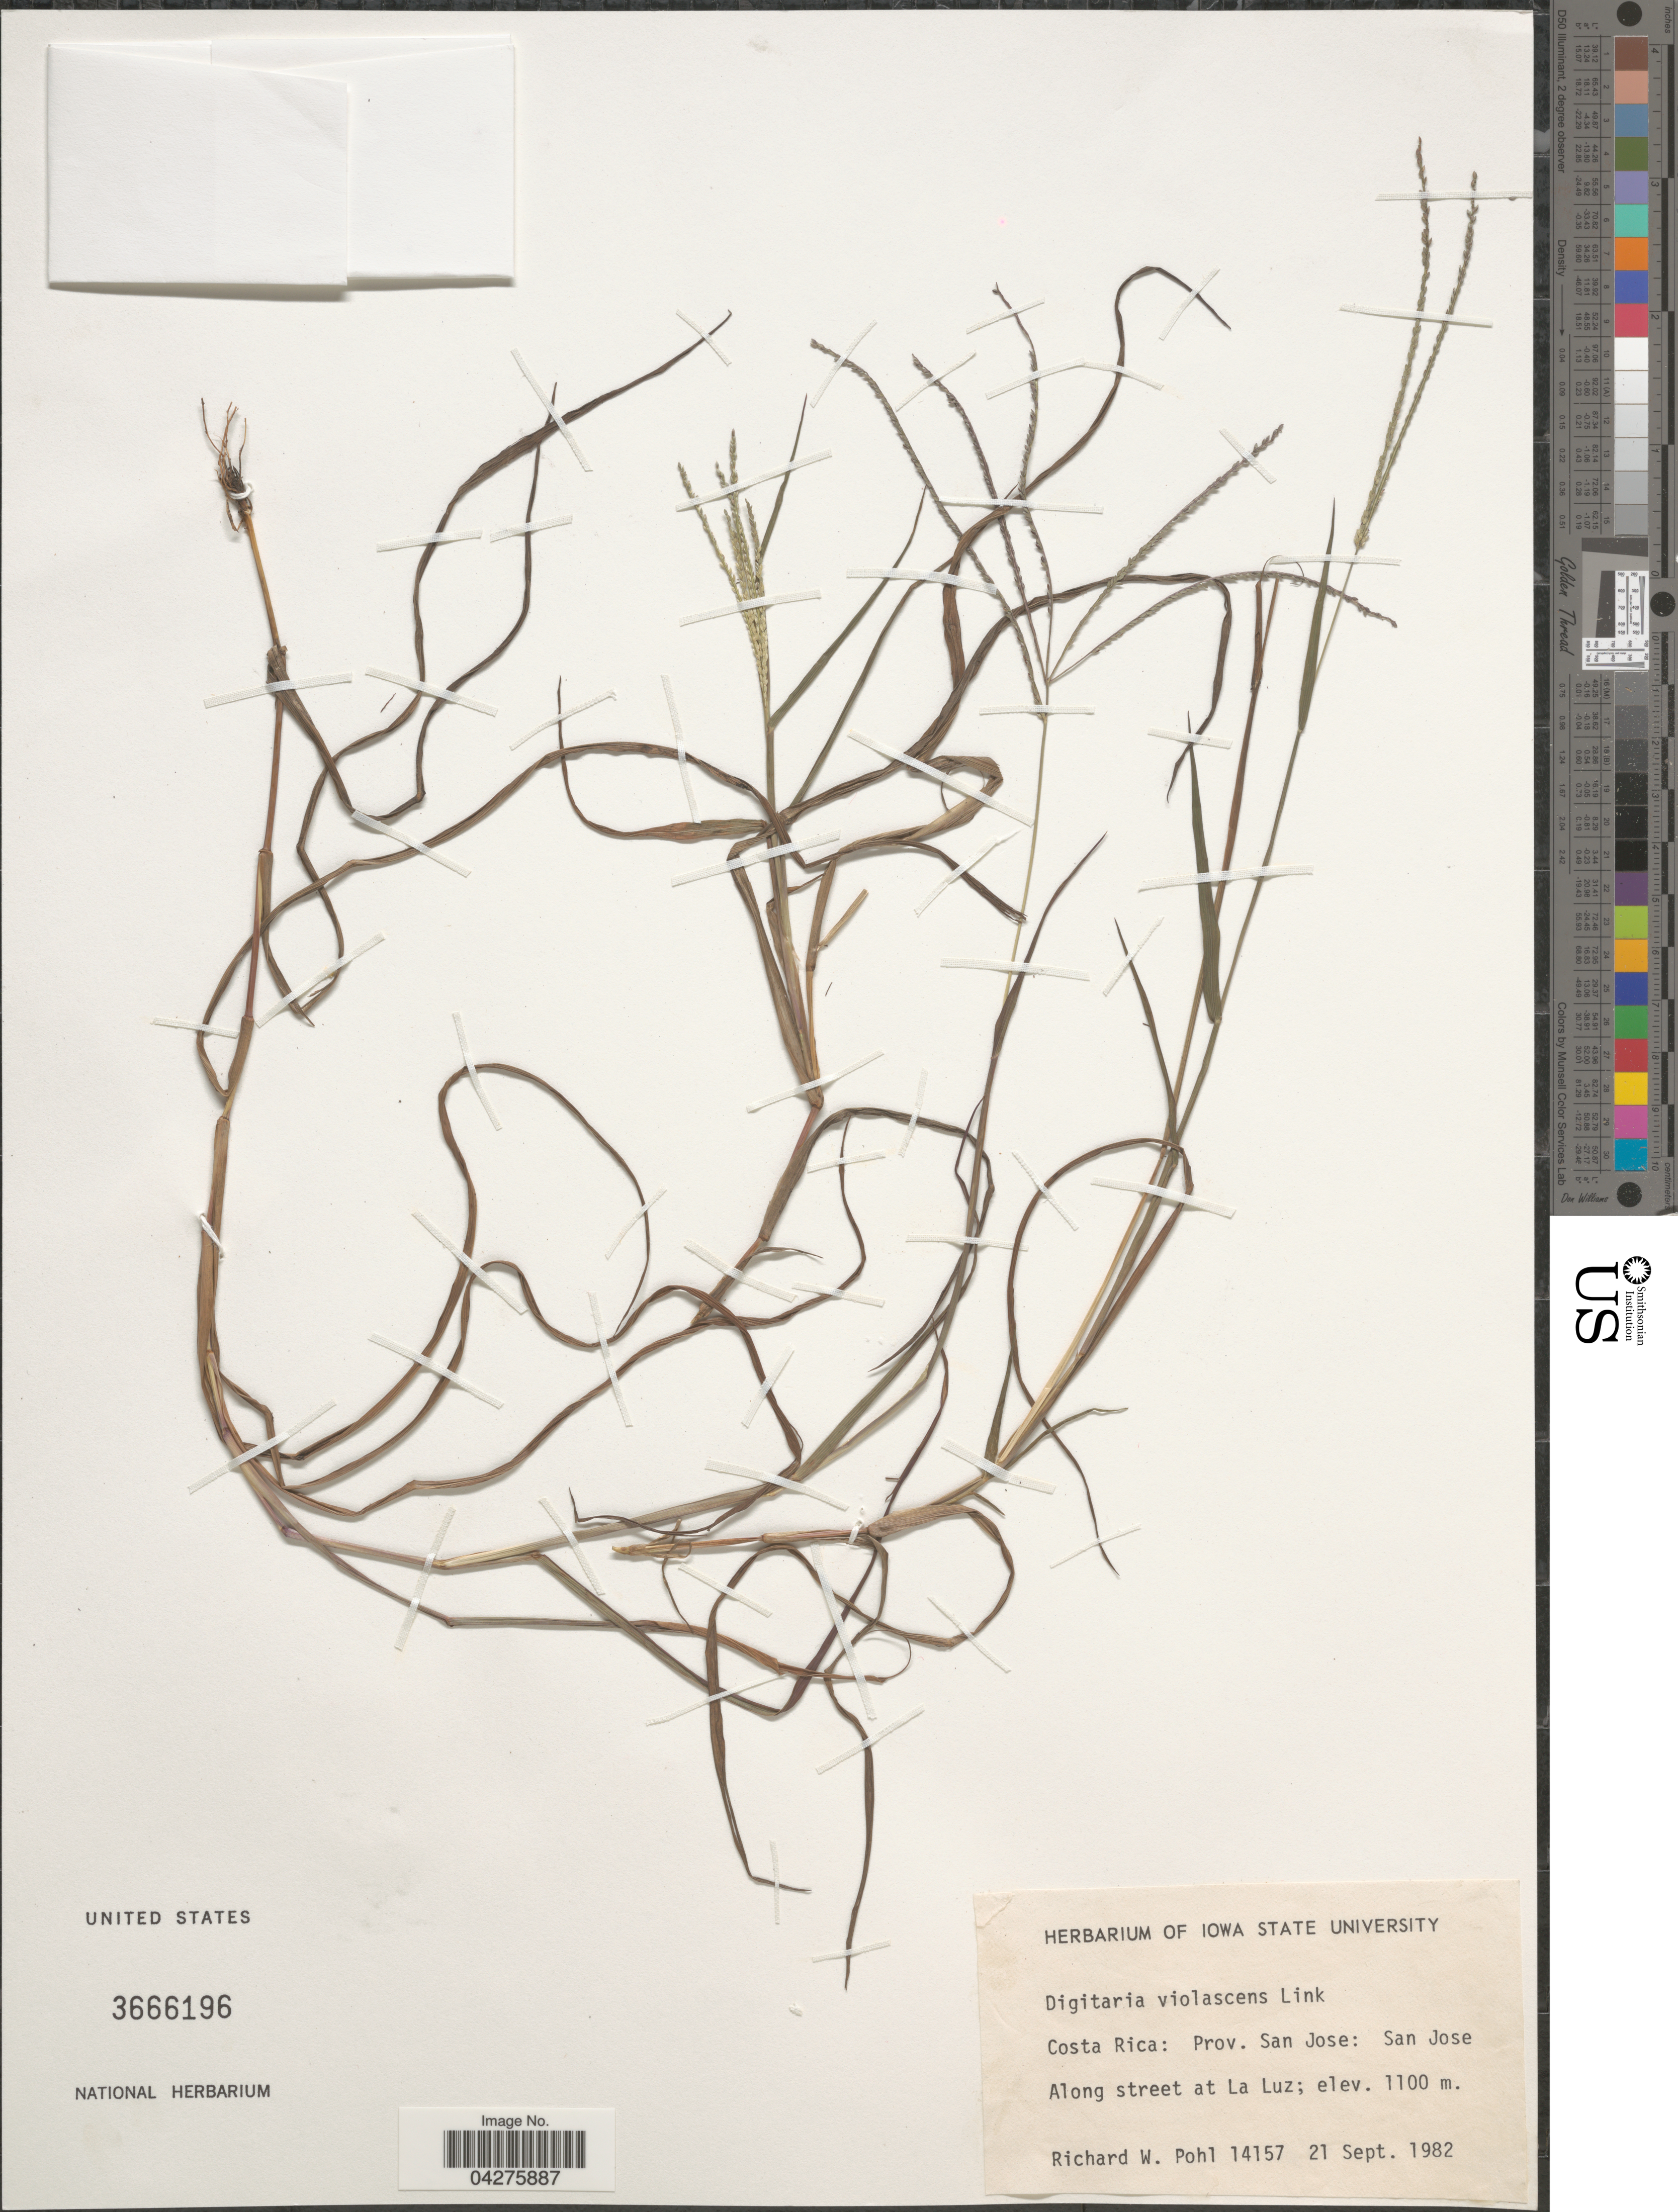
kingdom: Plantae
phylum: Tracheophyta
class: Liliopsida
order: Poales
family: Poaceae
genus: Digitaria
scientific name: Digitaria violascens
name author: Link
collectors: R. W. Pohl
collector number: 14157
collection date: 1982-09-21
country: Costa Rica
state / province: San José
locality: San Jose. Along street at La Luz.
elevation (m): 1100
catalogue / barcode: US 3666196